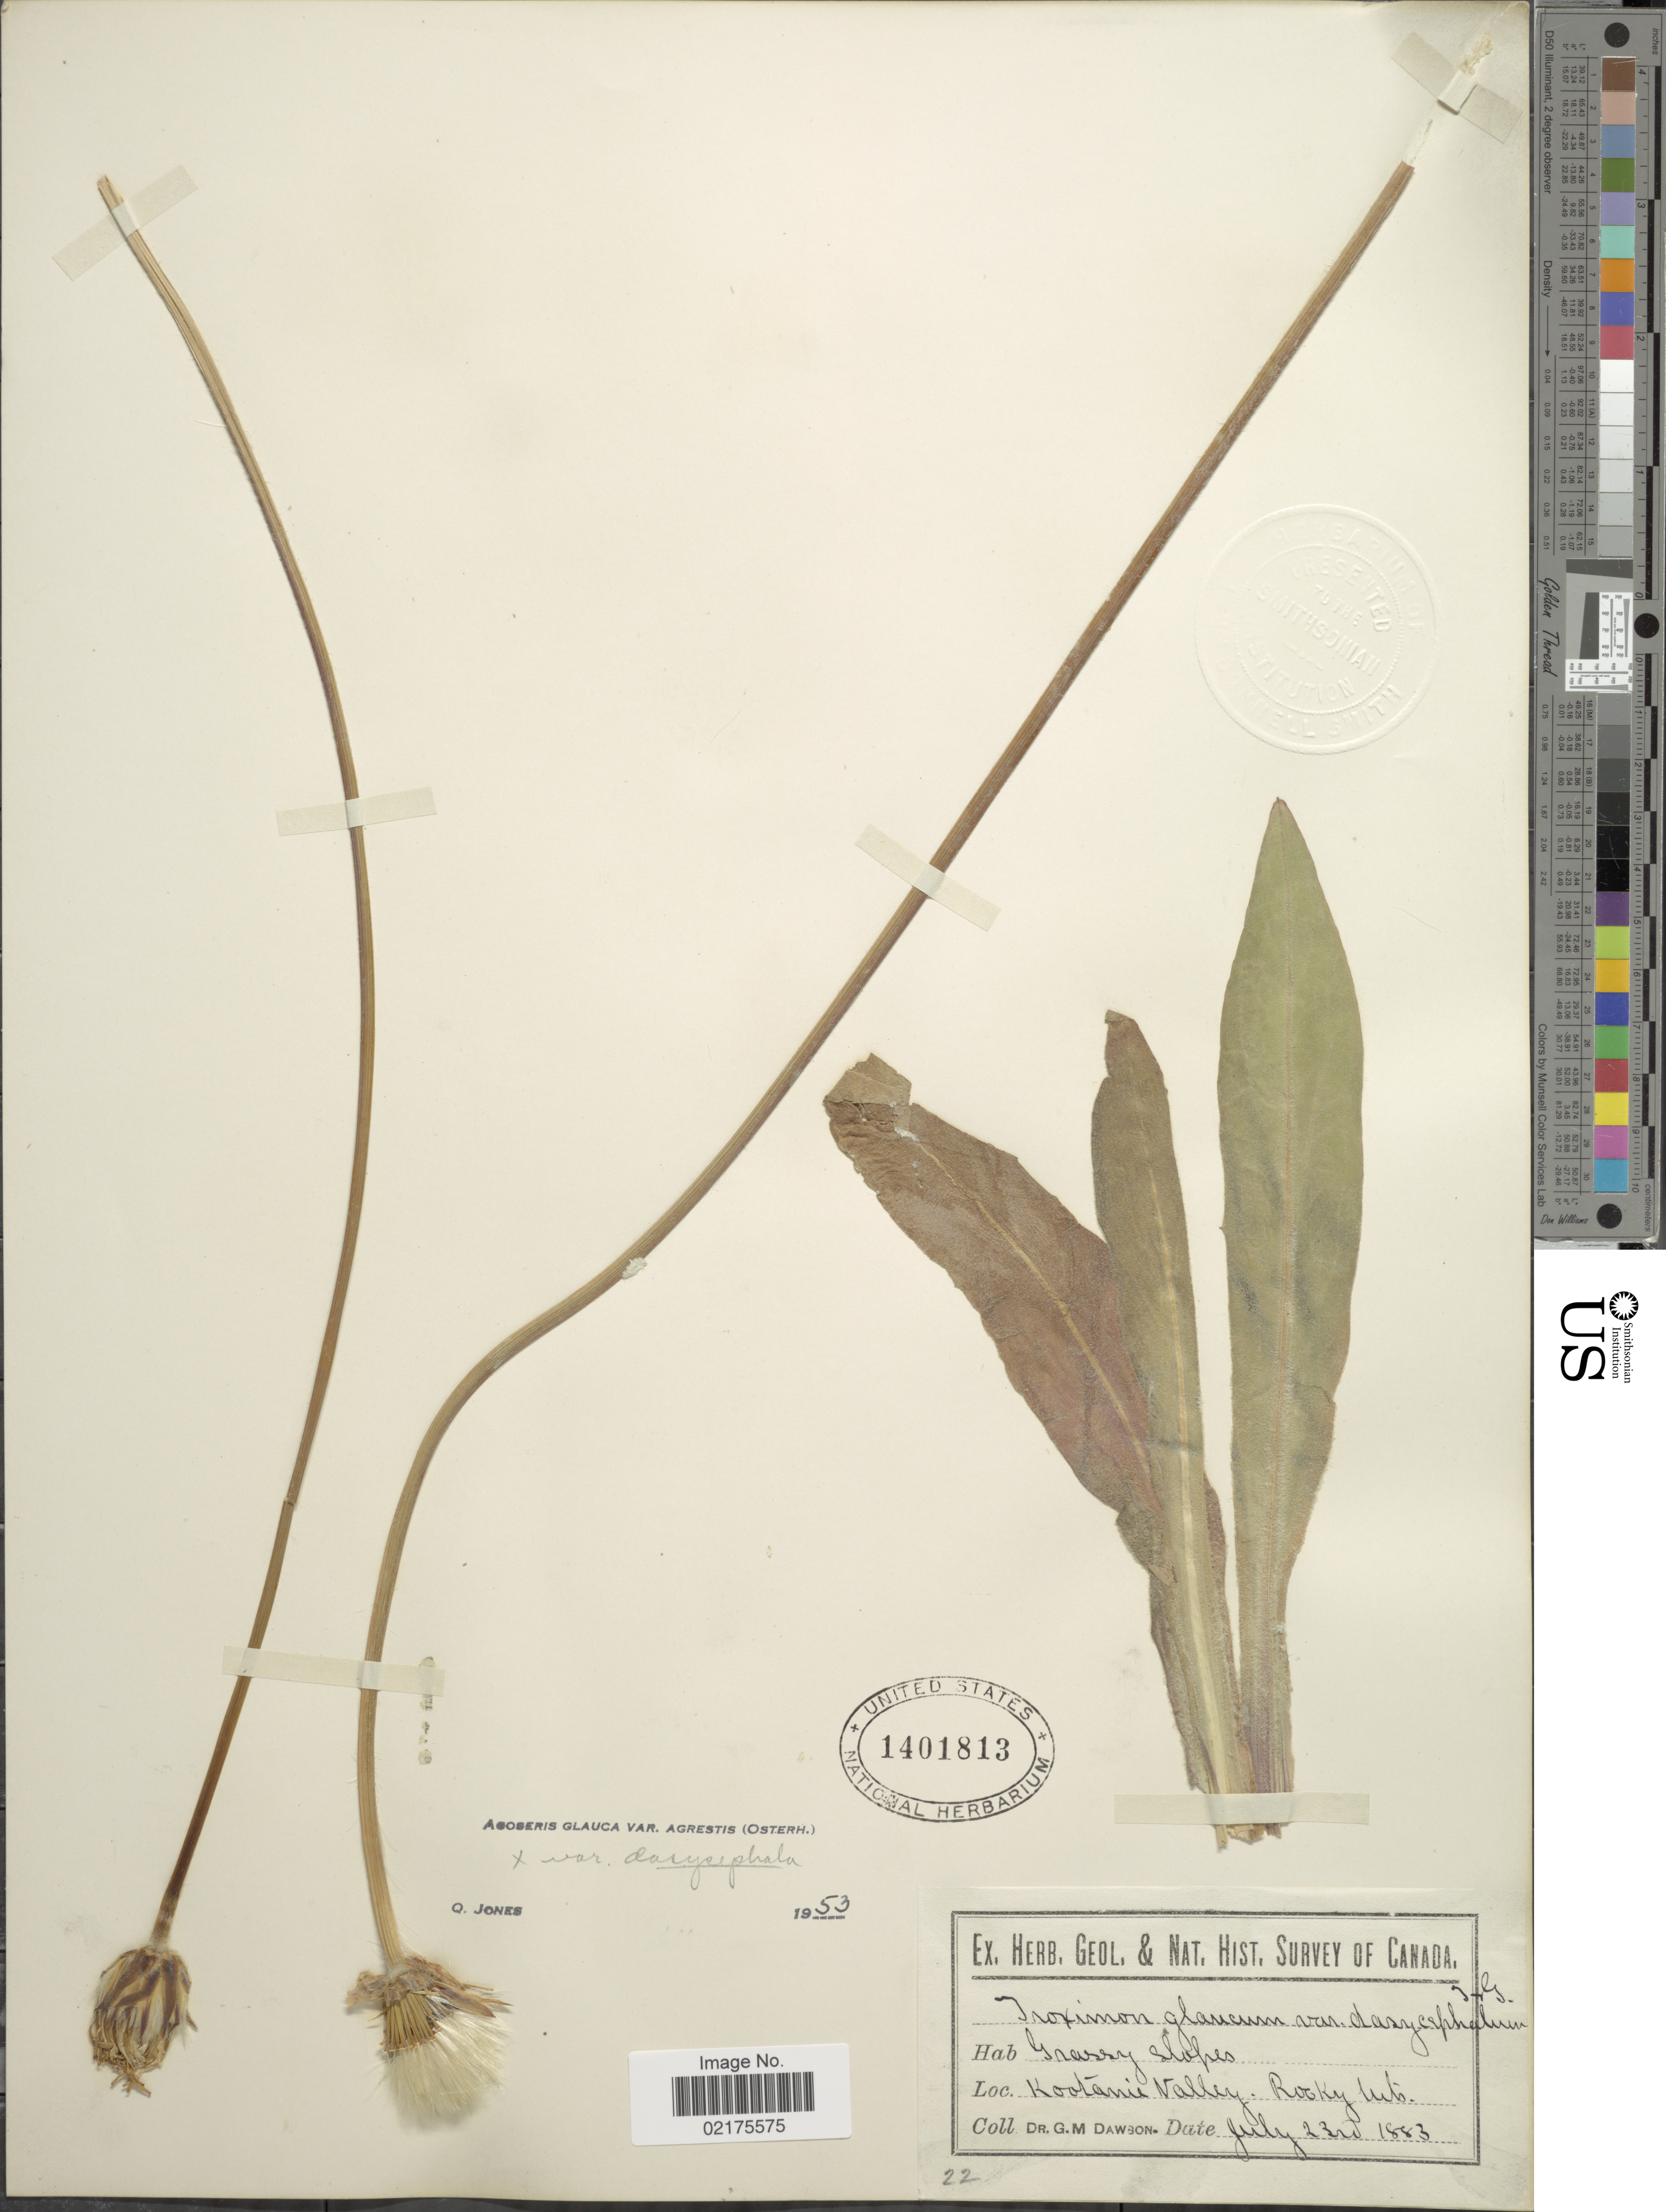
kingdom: Plantae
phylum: Tracheophyta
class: Magnoliopsida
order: Asterales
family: Asteraceae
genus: Agoseris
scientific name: Agoseris glauca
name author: (Pursh) Raf.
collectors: G. M. Dawson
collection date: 1853-07-23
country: Canada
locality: Kootanie Valley. Rocky Mts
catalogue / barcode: US 1401813